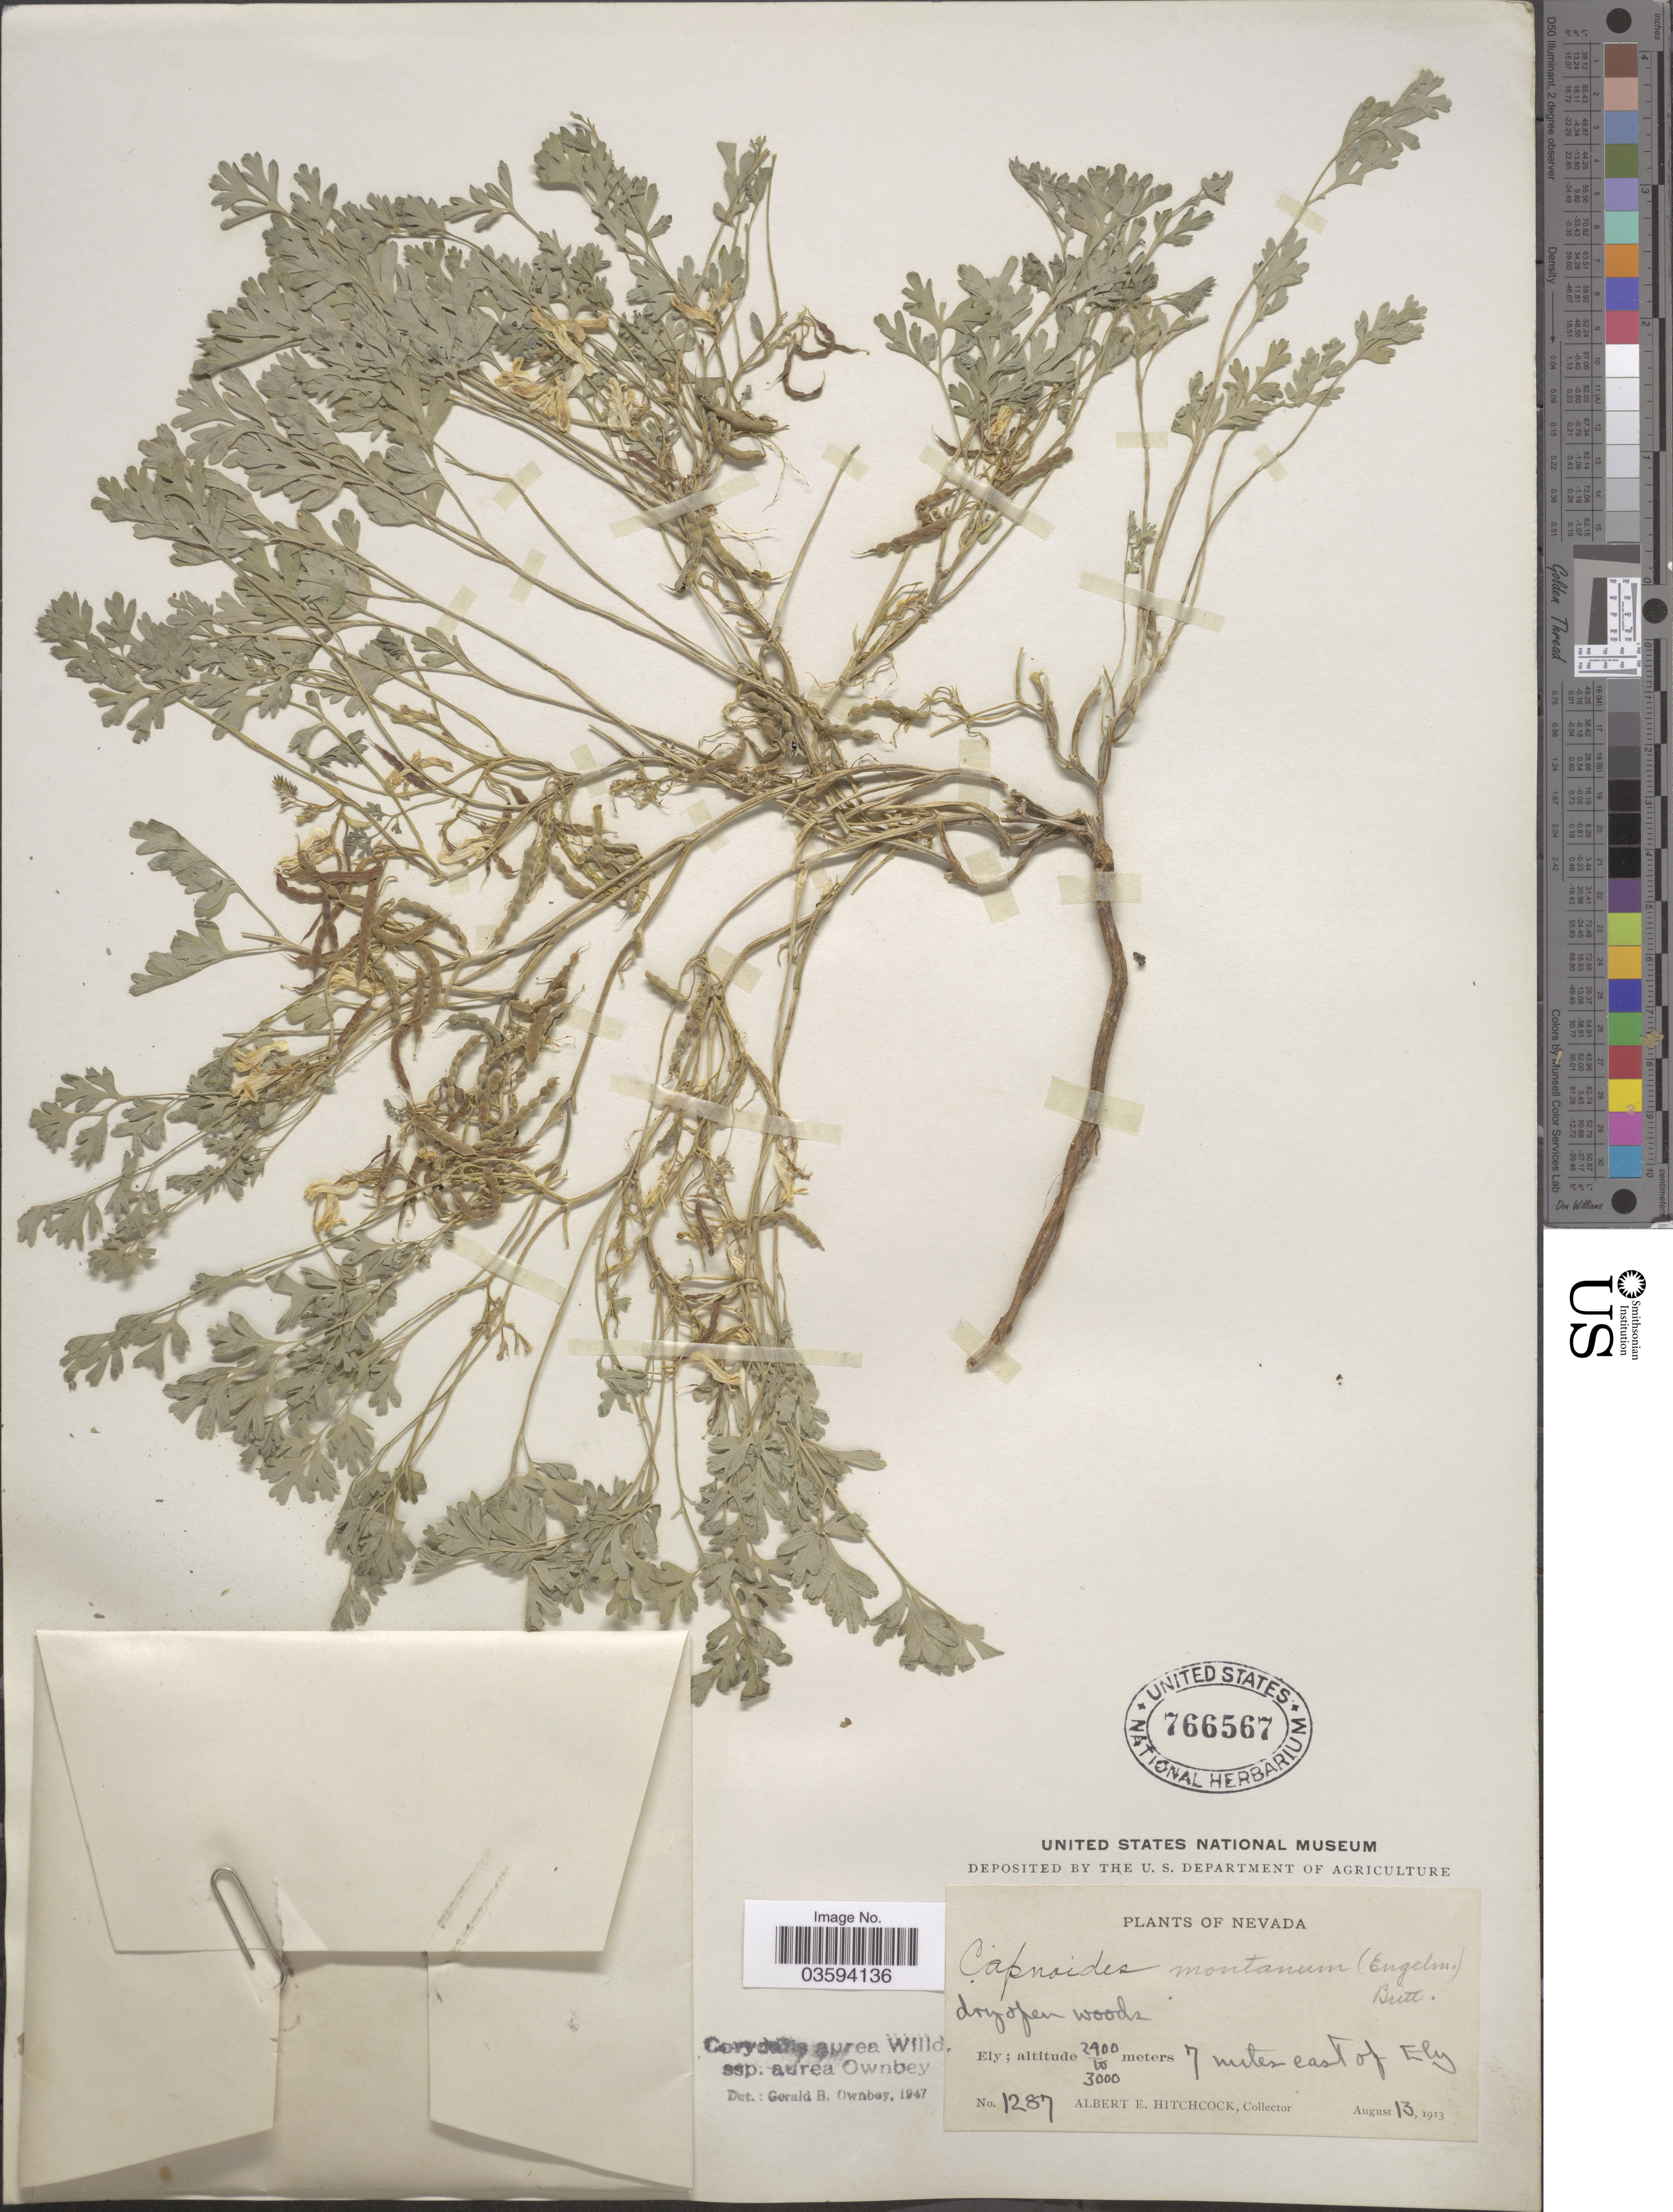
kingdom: Plantae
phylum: Tracheophyta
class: Magnoliopsida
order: Ranunculales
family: Papaveraceae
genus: Corydalis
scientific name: Corydalis aurea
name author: Willd.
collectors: A. Hitchcock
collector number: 1287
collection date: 1913-08-13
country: United States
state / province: Nevada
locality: Ely, 7 miles east of Ely.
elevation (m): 2400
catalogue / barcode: US 766567